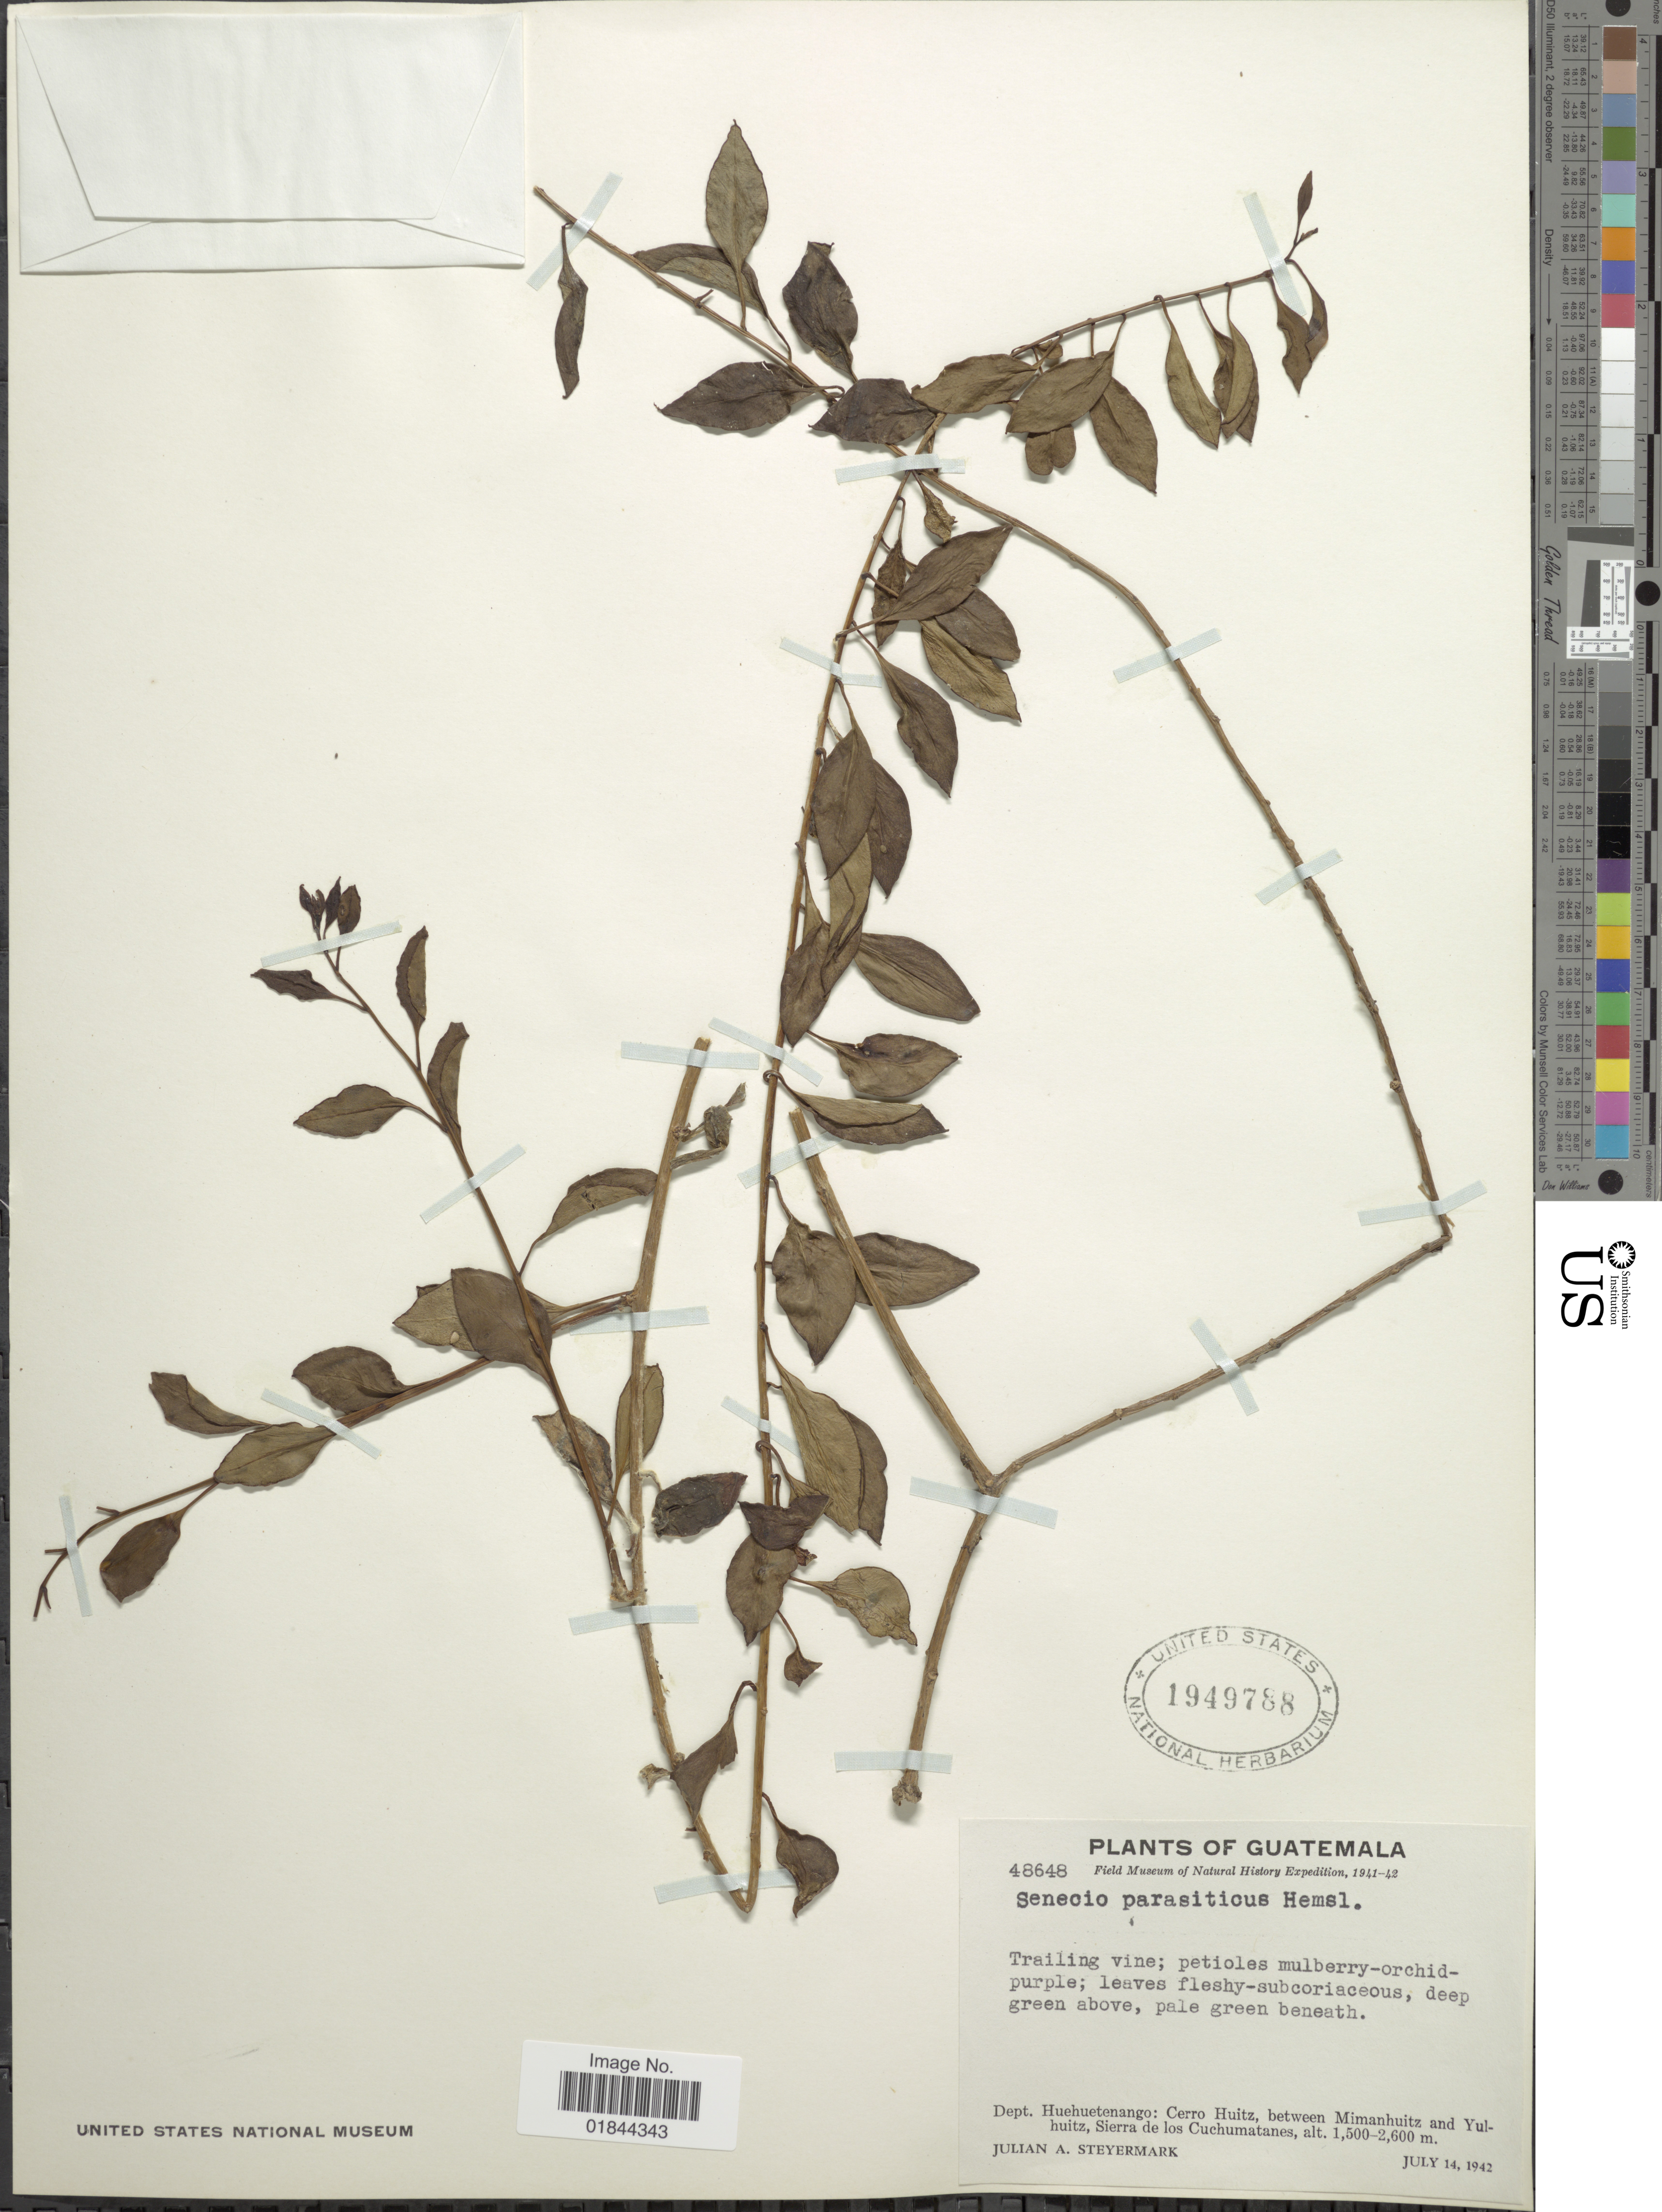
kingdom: Plantae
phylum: Tracheophyta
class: Magnoliopsida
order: Asterales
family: Asteraceae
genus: Pentacalia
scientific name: Pentacalia parasitica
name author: (Hemsl.) H. Rob. & Cuatrec.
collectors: J. Steyermark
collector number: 48648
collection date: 1942-07-14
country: Guatemala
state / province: Huehuetenango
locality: Dept. Huehuetenango: Cerro Huitz, between Mimanhuitz and Yulhuitz, Sierra de los Cuchumatanes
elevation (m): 1500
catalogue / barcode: US 1949788